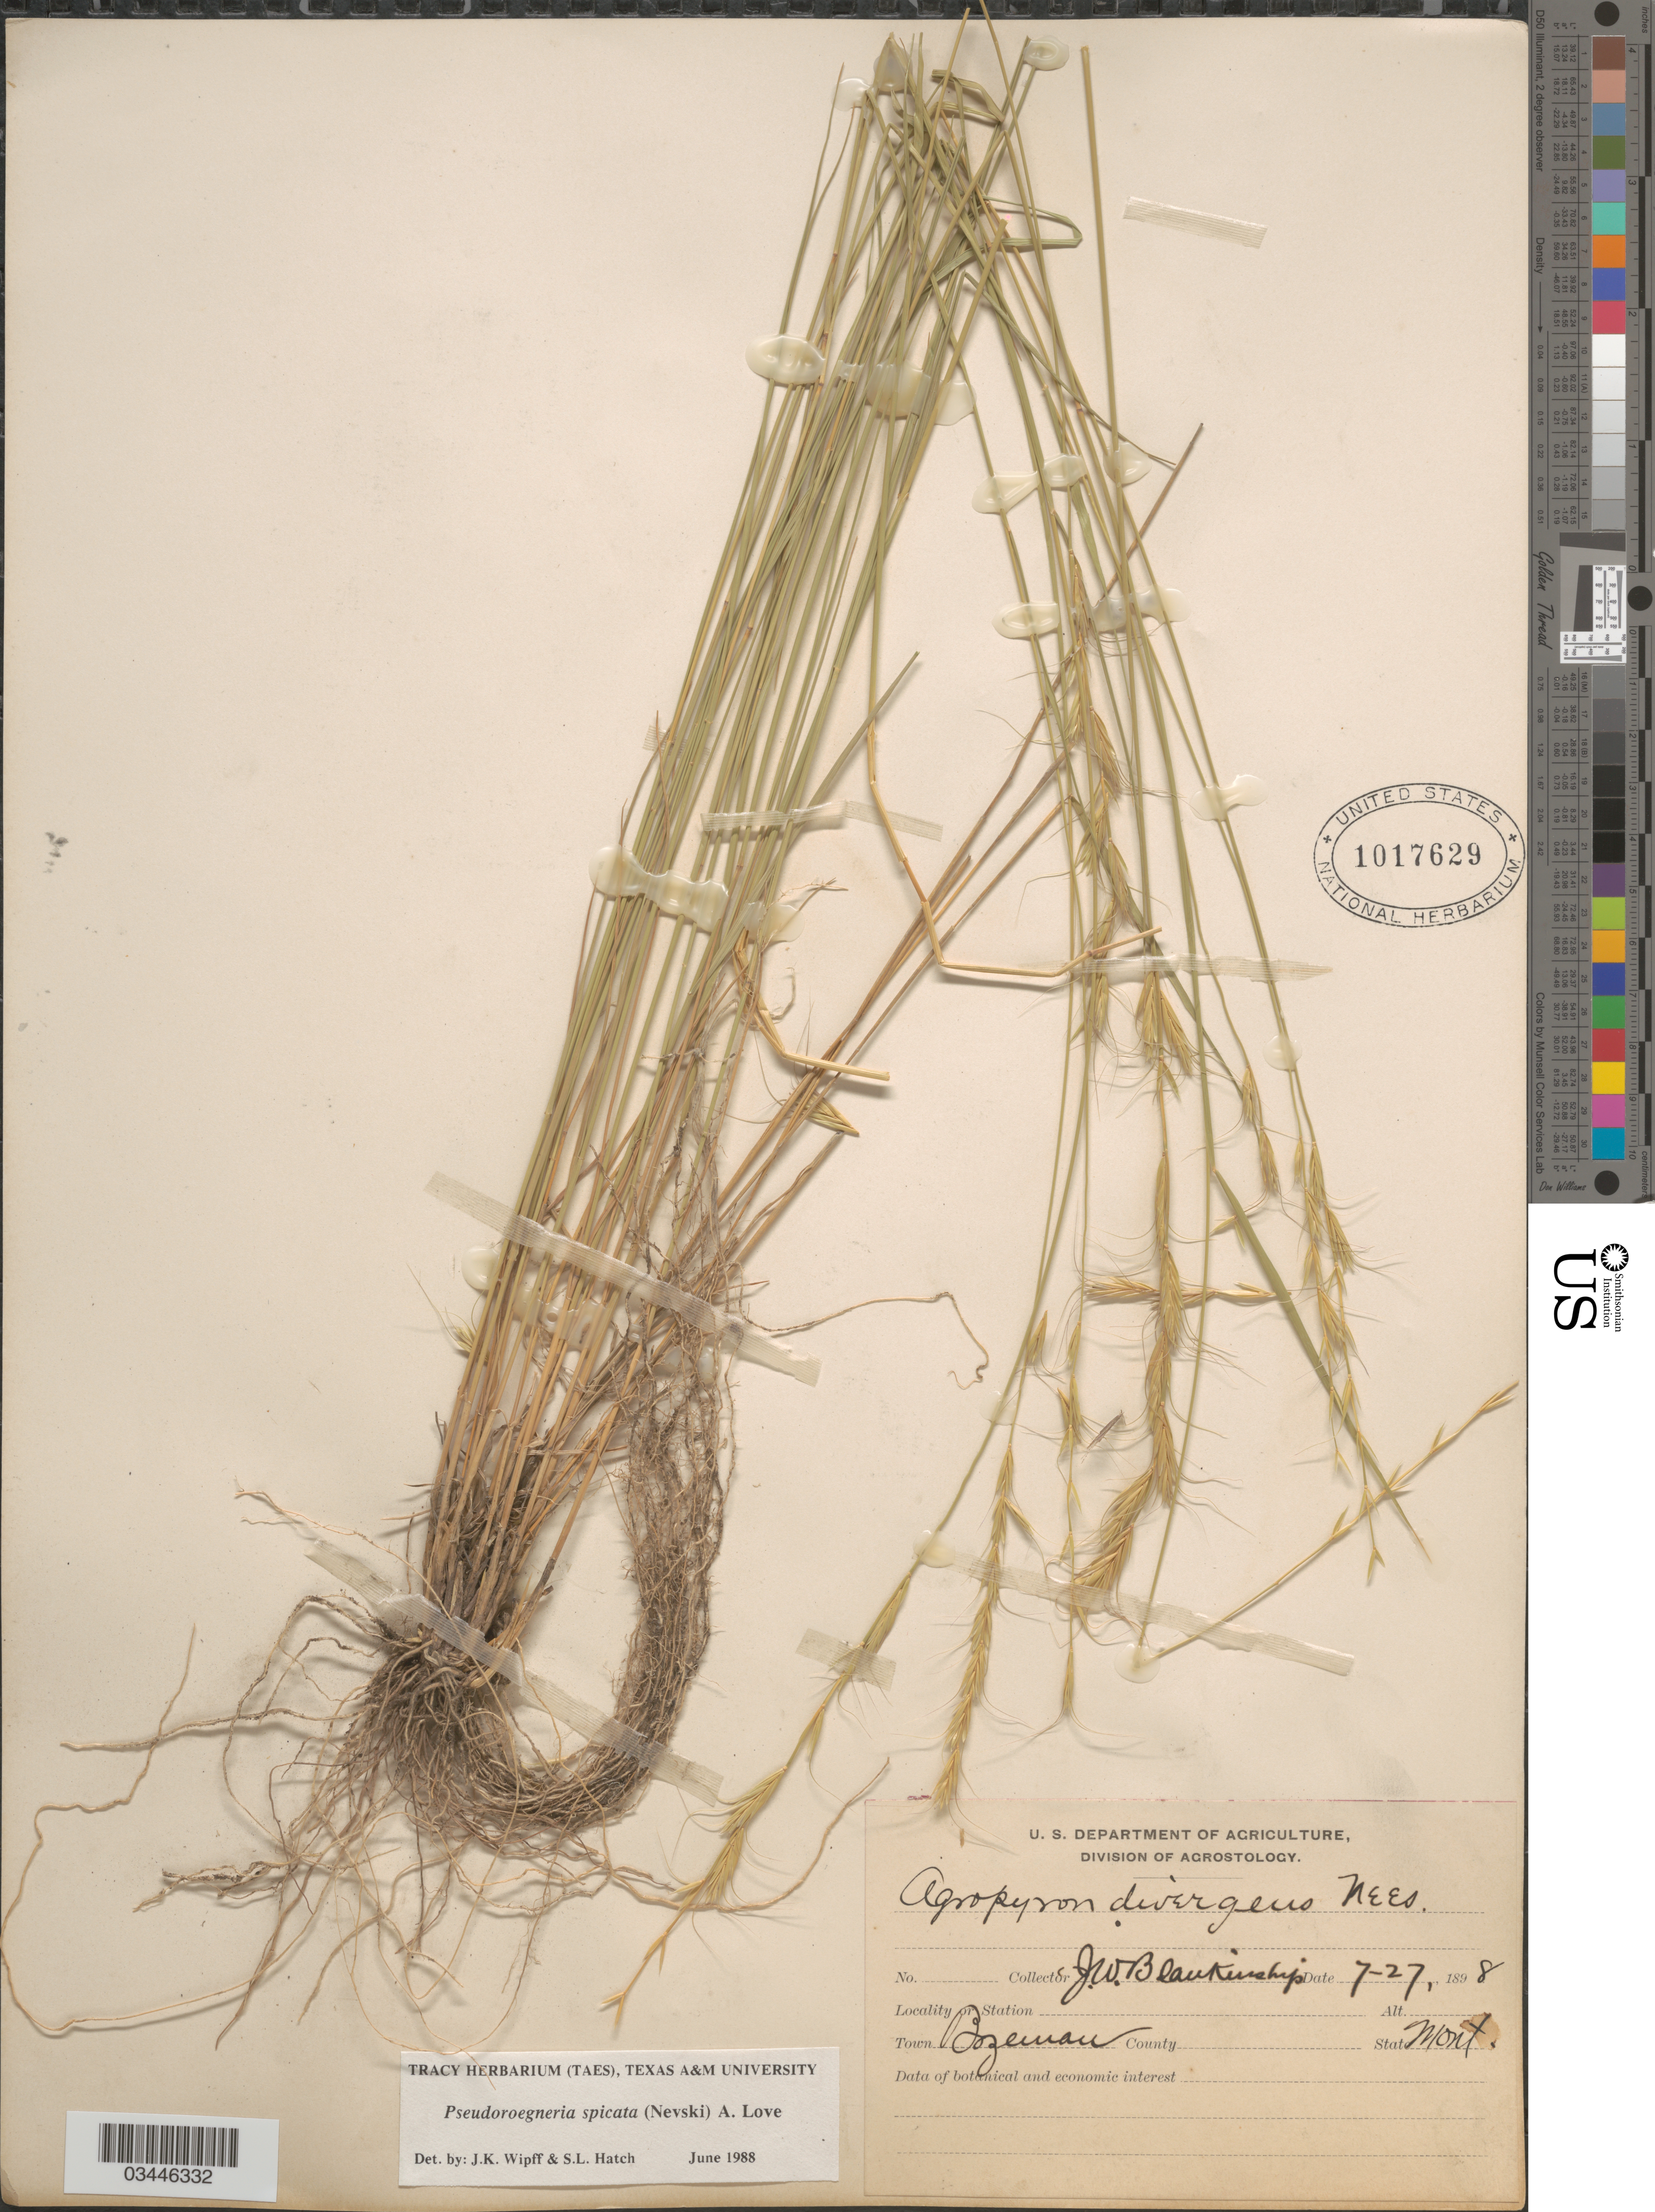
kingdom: Plantae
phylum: Tracheophyta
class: Liliopsida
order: Poales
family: Poaceae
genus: Pseudoroegneria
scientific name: Pseudoroegneria spicata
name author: (Pursh) Á. Löve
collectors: J. W. Blankinship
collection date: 1898-07-27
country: United States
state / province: Montana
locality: Town Bozeman.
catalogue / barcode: US 1017629